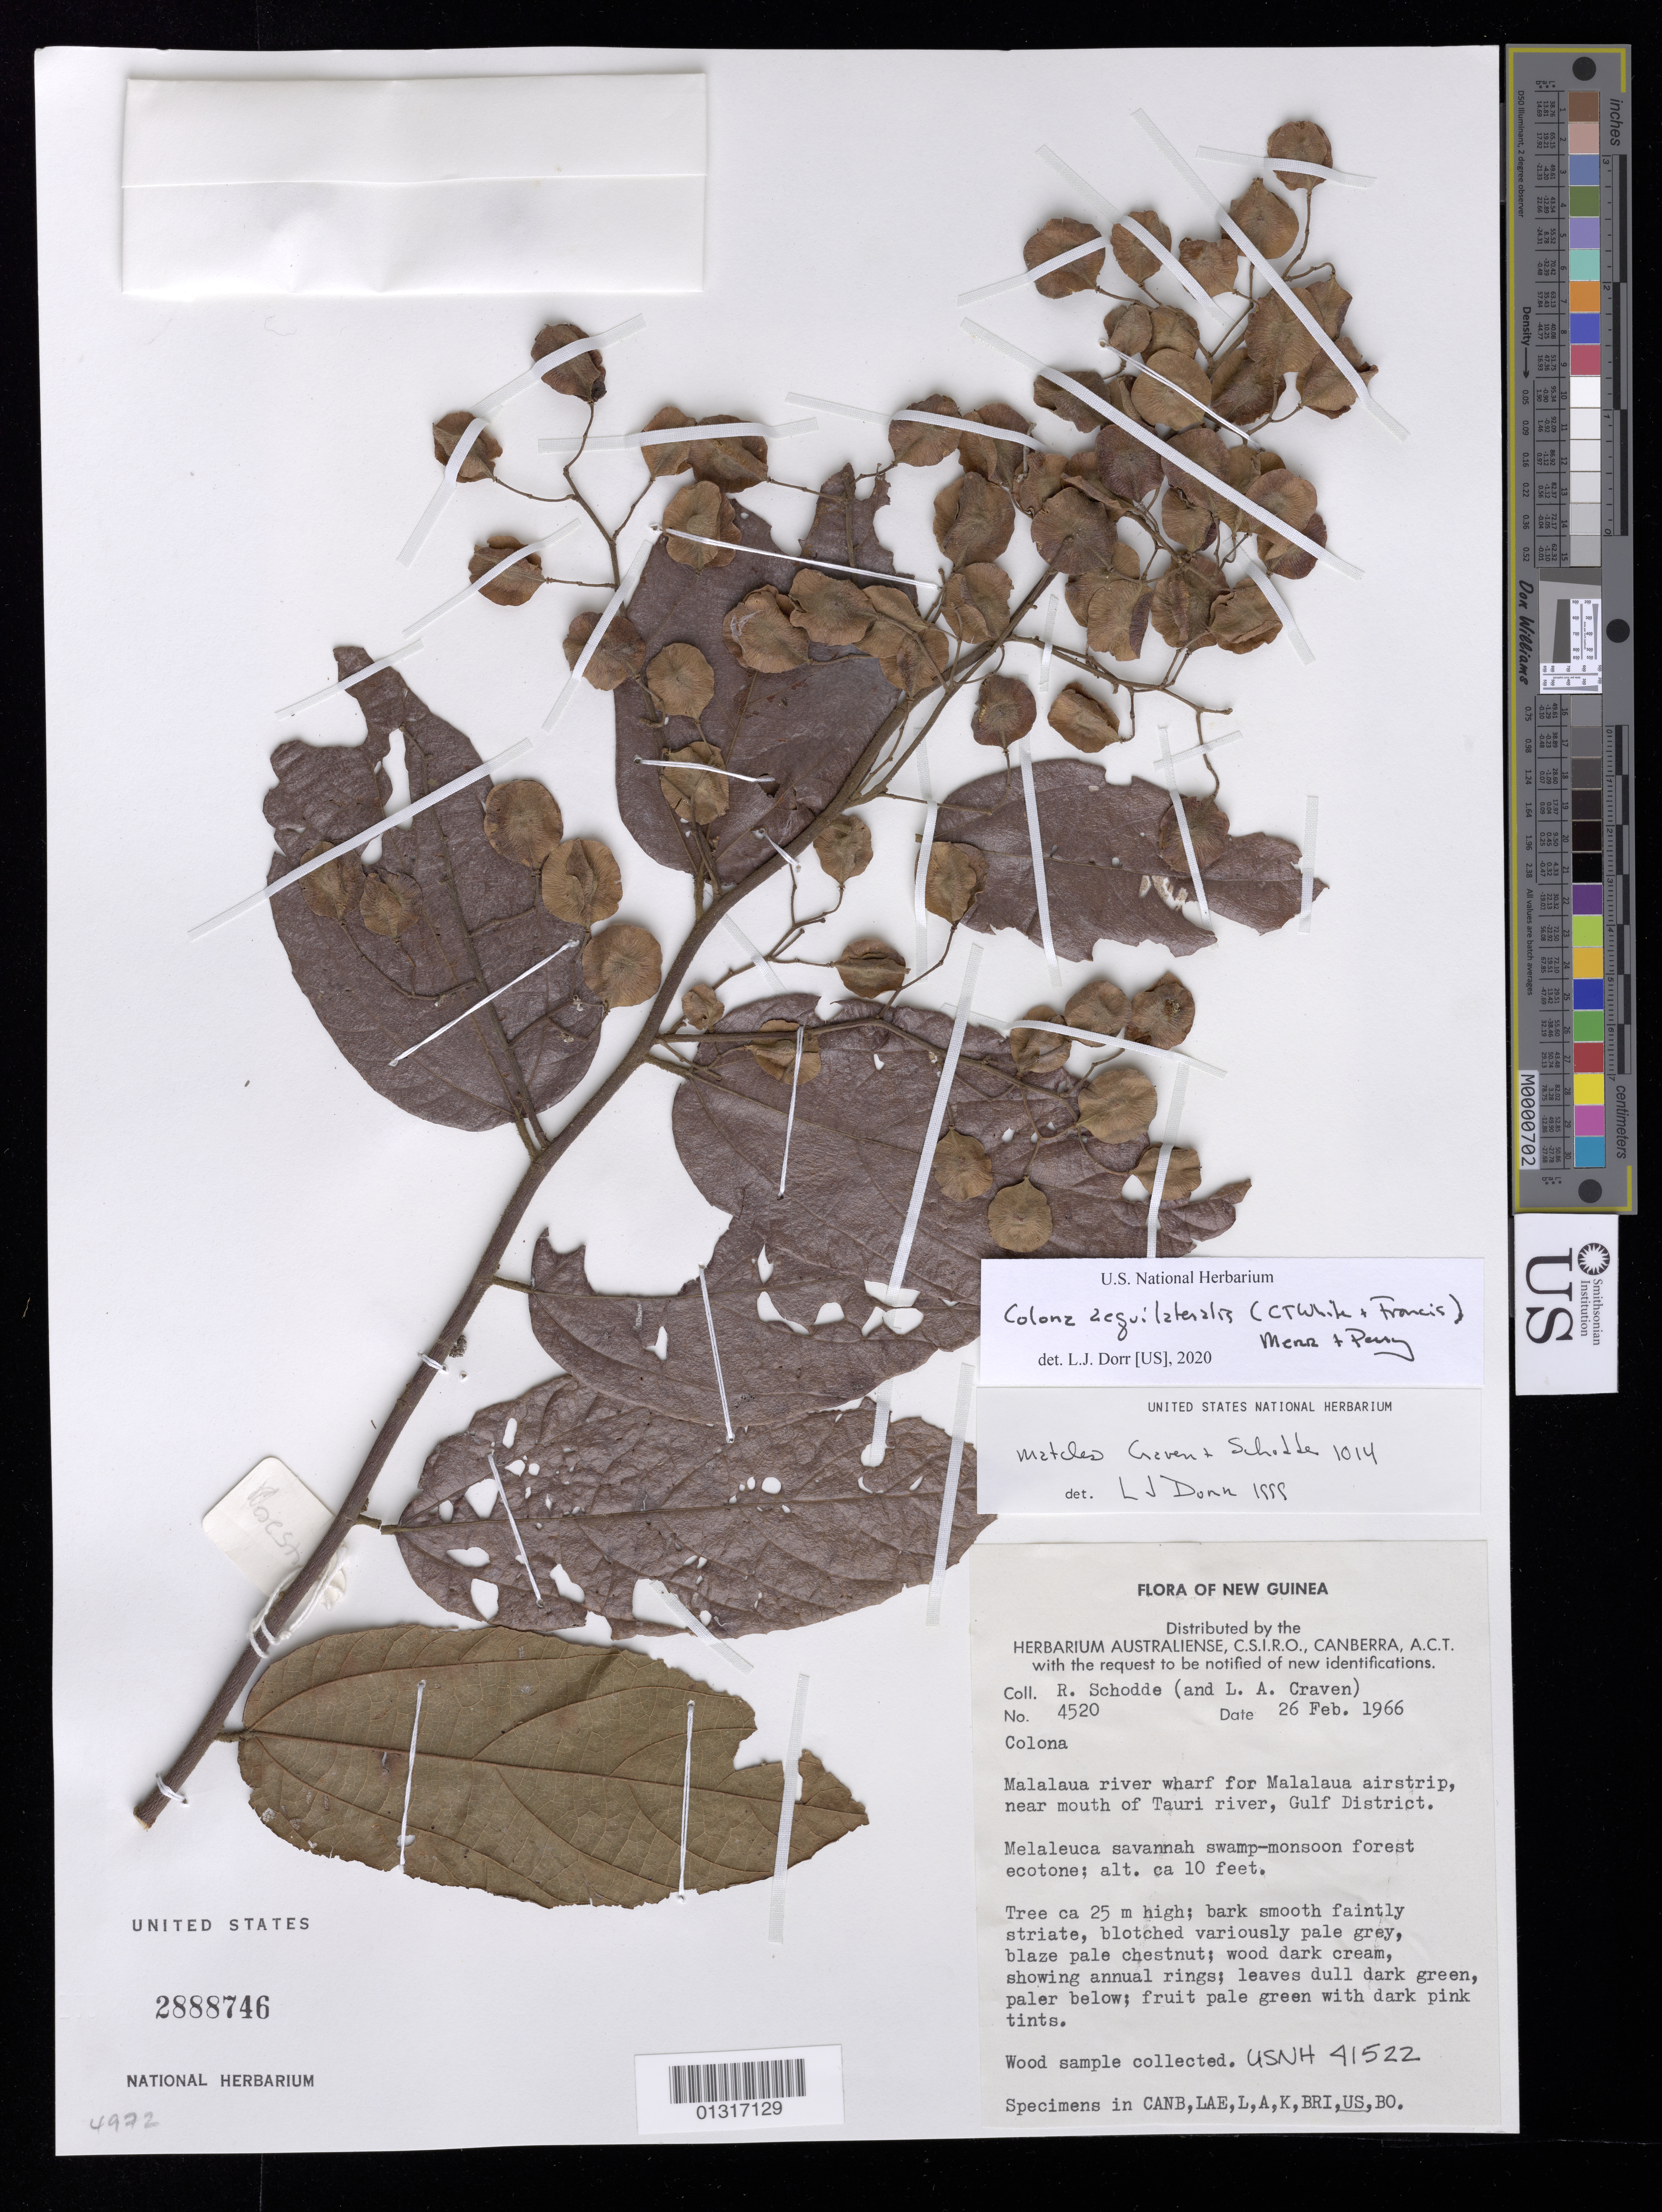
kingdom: Plantae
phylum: Tracheophyta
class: Magnoliopsida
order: Malvales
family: Malvaceae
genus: Colona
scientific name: Colona aequilateralis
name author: (C.T. White & W.D. Francis) Merr. & L.M. Perry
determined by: Dorr, L. J., (BOT), Smithsonian Institution - National Museum of Natural History (UNITED STATES)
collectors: R. Schodde & L. A. Craven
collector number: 4520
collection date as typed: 26 Feb. 1966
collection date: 1966-02-26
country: Papua New Guinea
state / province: Gulf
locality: Malalaua River wharf for Malalaua airstrip, near mouth of Tauri River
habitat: savannah swamp-monsoon forest ecotone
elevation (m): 3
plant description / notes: Wood sample USNH 41522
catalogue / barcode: US 2888746